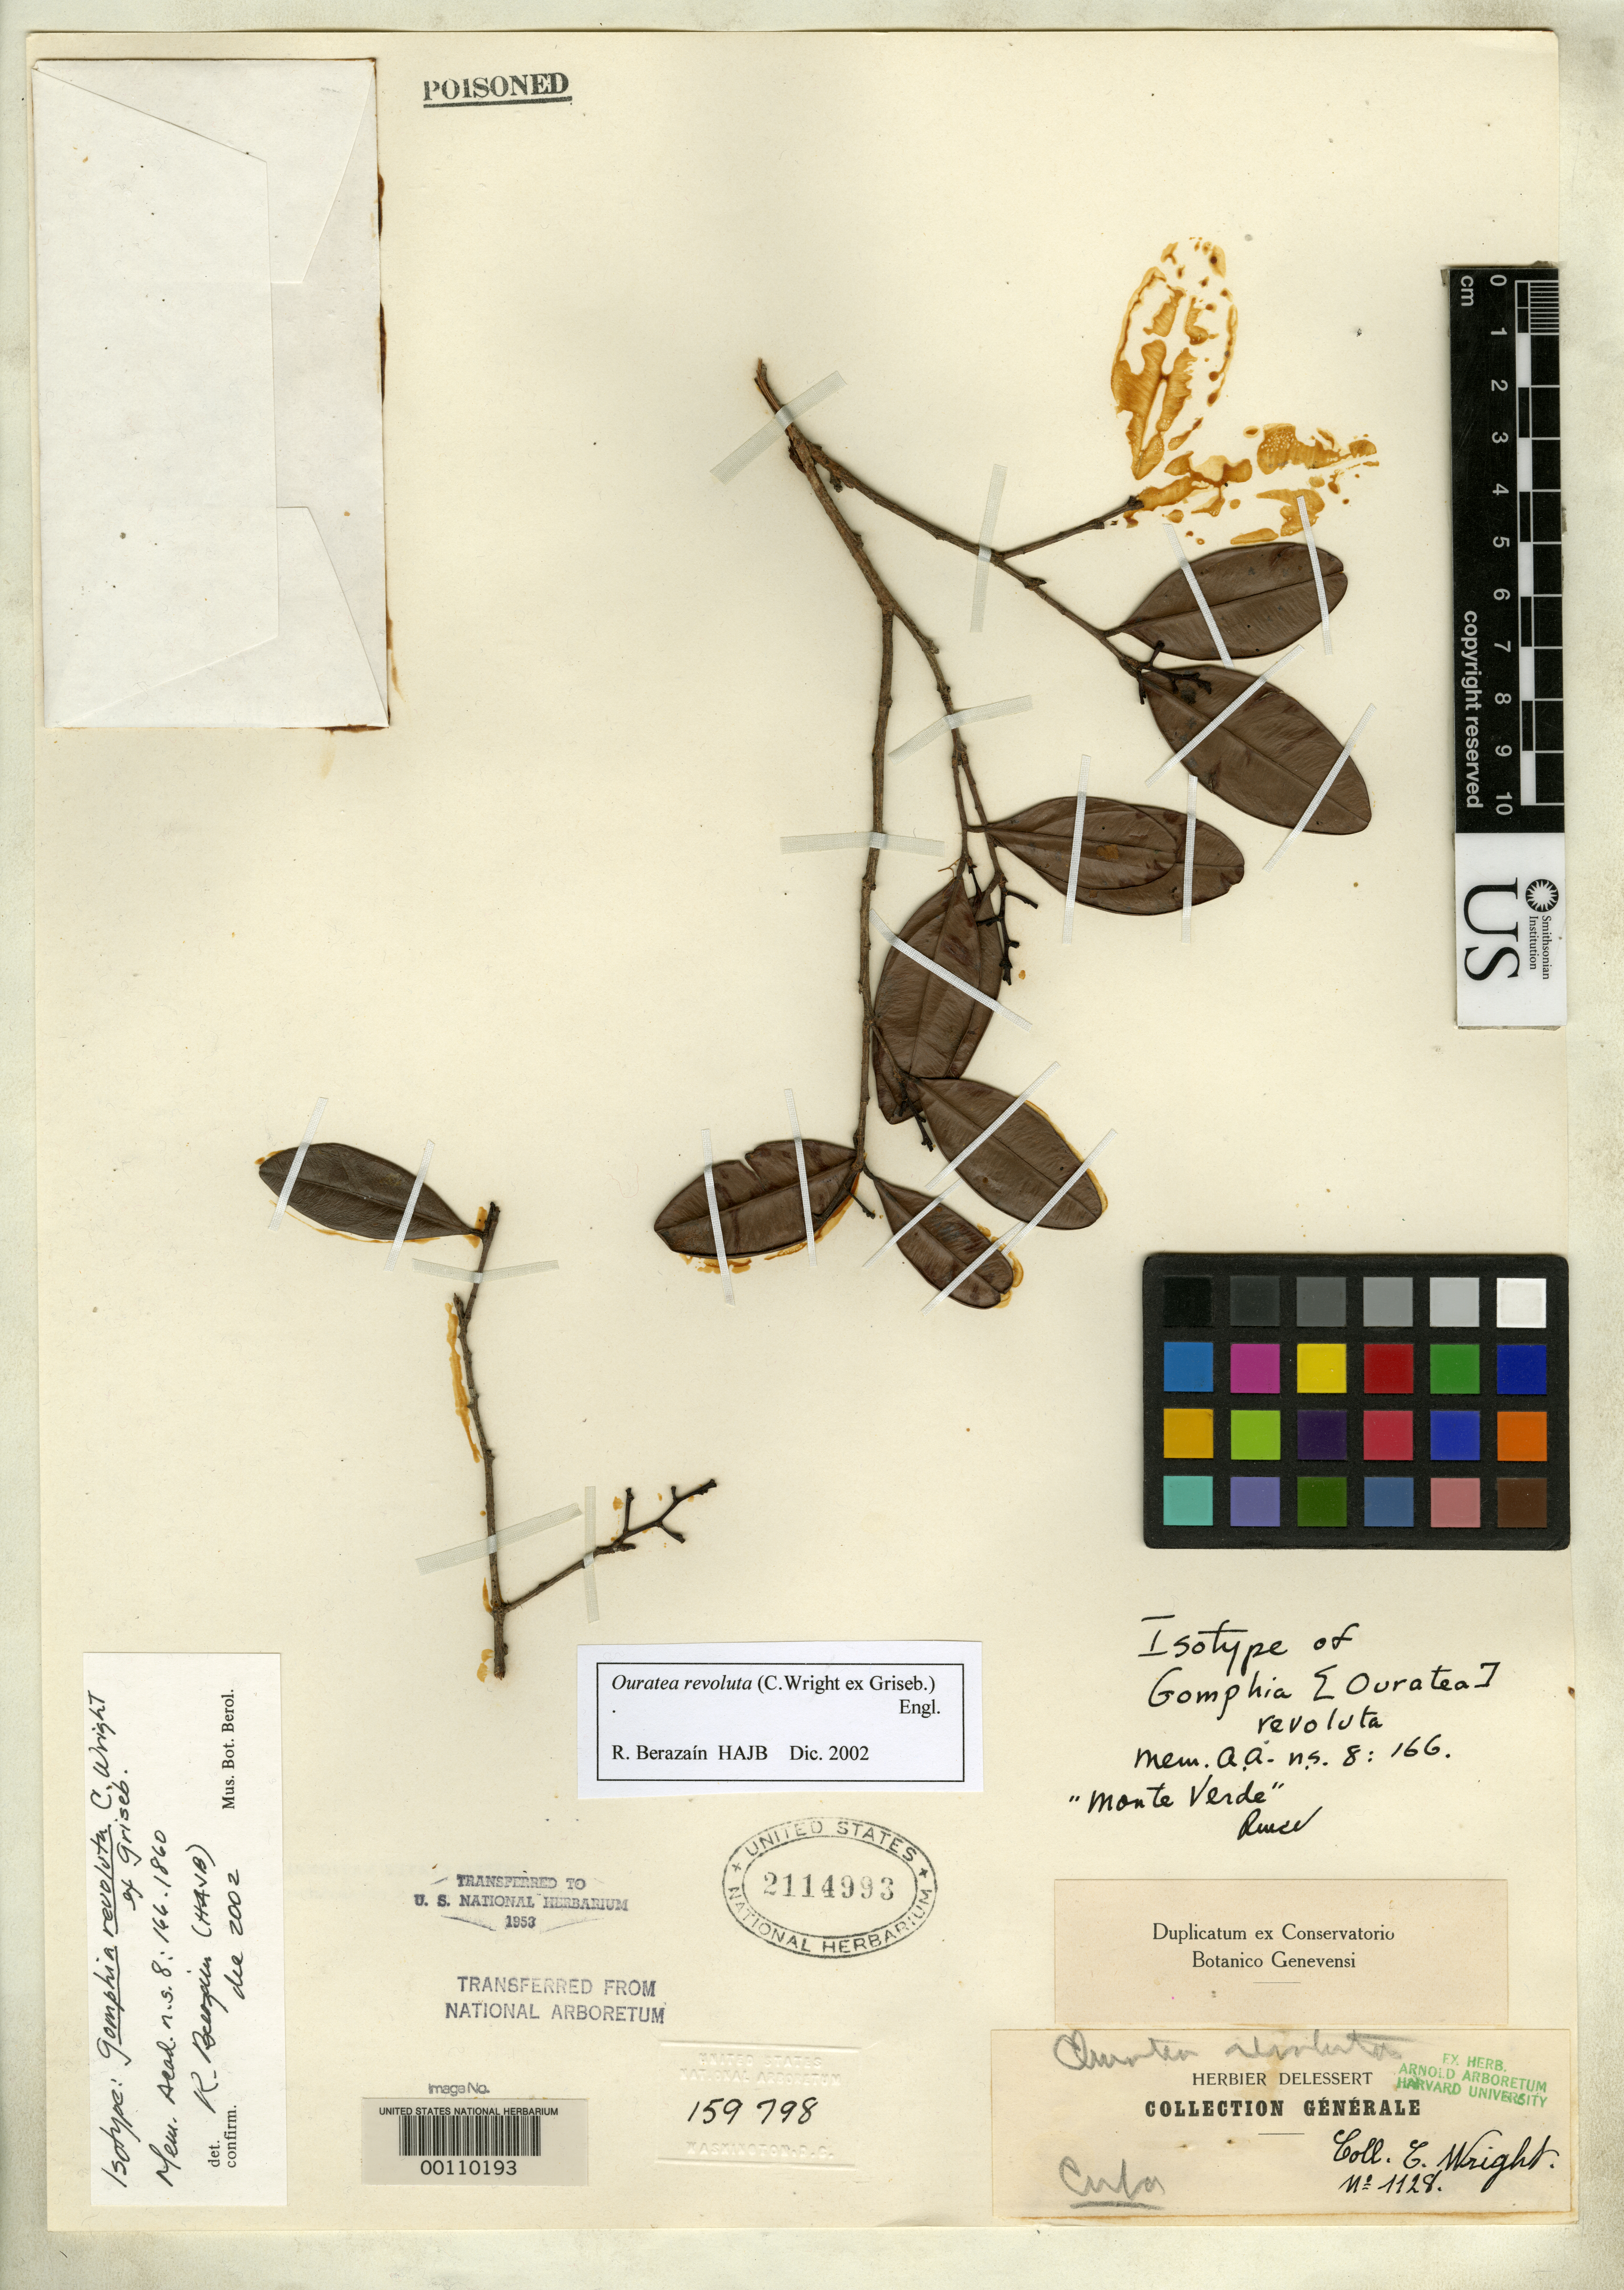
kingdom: Plantae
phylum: Tracheophyta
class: Magnoliopsida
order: Malpighiales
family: Ochnaceae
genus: Gomphia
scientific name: Gomphia revoluta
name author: C. Wright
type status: Isotype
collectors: C. Wright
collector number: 1128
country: Cuba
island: Greater Antilles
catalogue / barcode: US 2114993